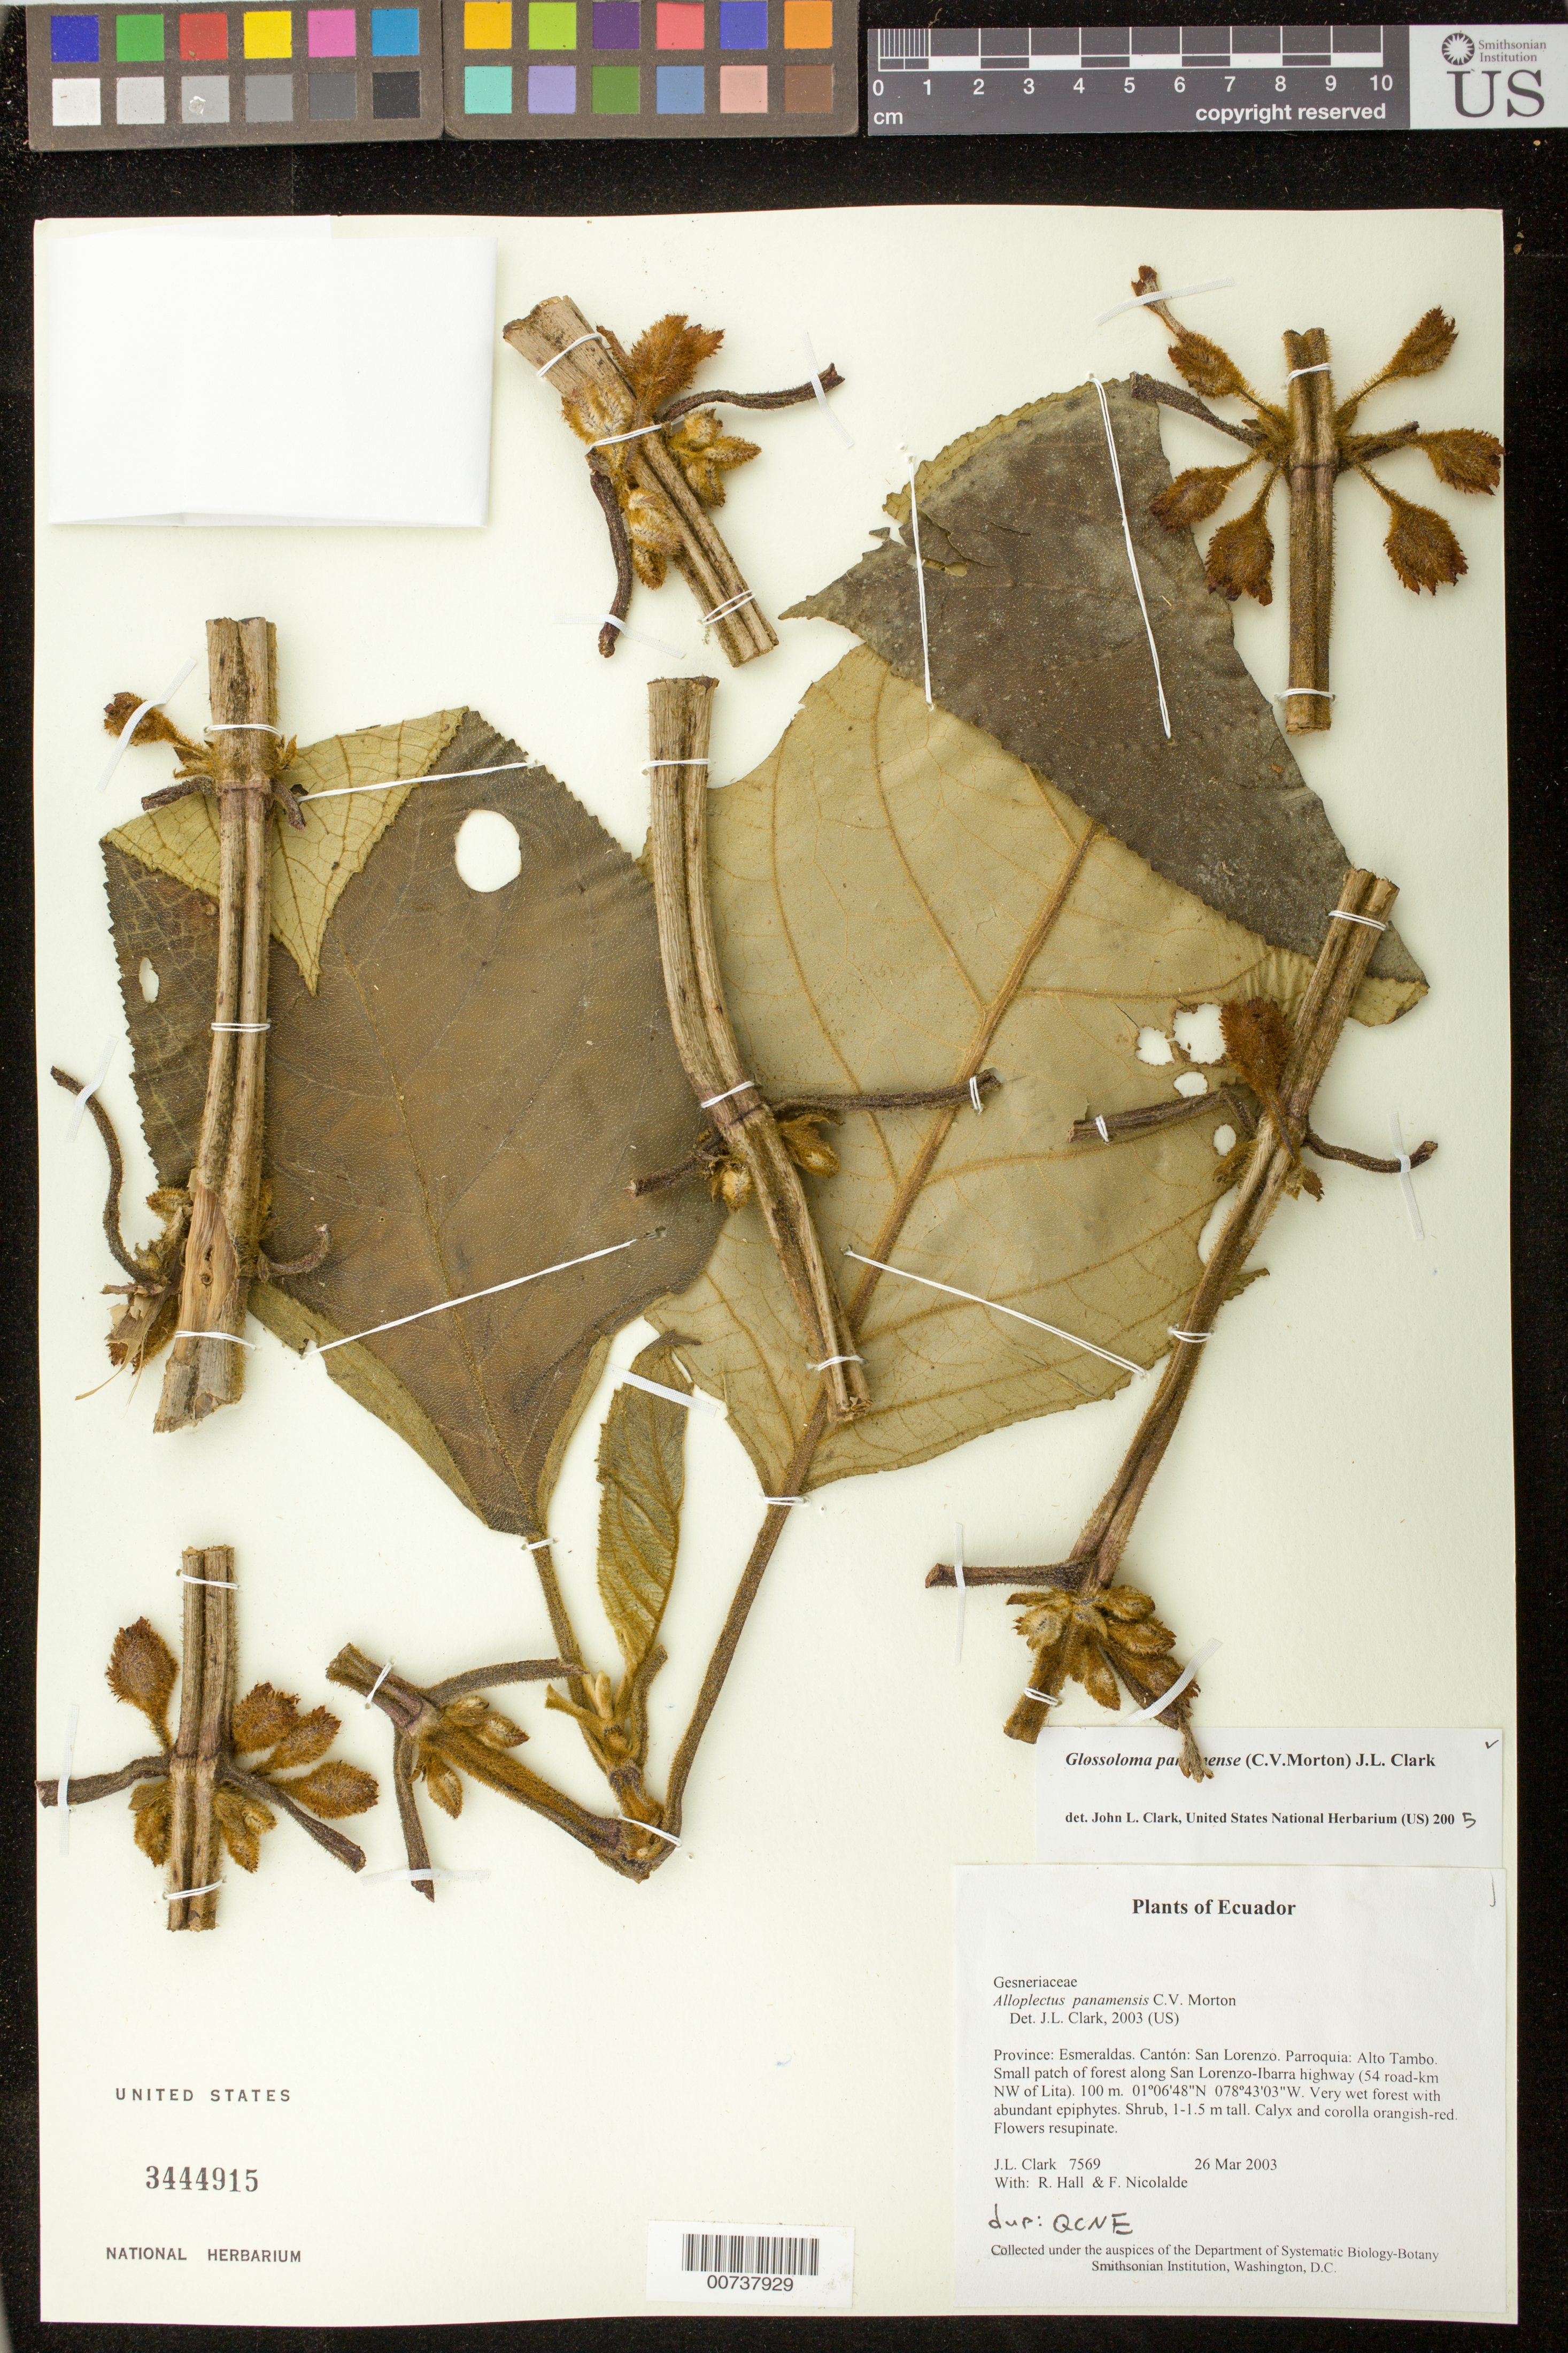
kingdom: Plantae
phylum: Tracheophyta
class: Magnoliopsida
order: Lamiales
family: Gesneriaceae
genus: Glossoloma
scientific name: Glossoloma panamense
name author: (C.V. Morton) J.L. Clark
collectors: J. L. Clark, R. Hall & F. Nicolalde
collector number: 7569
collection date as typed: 26 Mar 2003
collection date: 2003-03-26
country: Ecuador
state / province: Esmeraldas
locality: San Lorenzo. Parroquia: Alto Tambo. Small patch of forest along San Lorenzo-Ibarra highway (54 road-km NW of Lita).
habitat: Very wet forest with abundant epiphytes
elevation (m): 100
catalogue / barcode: US 3444915